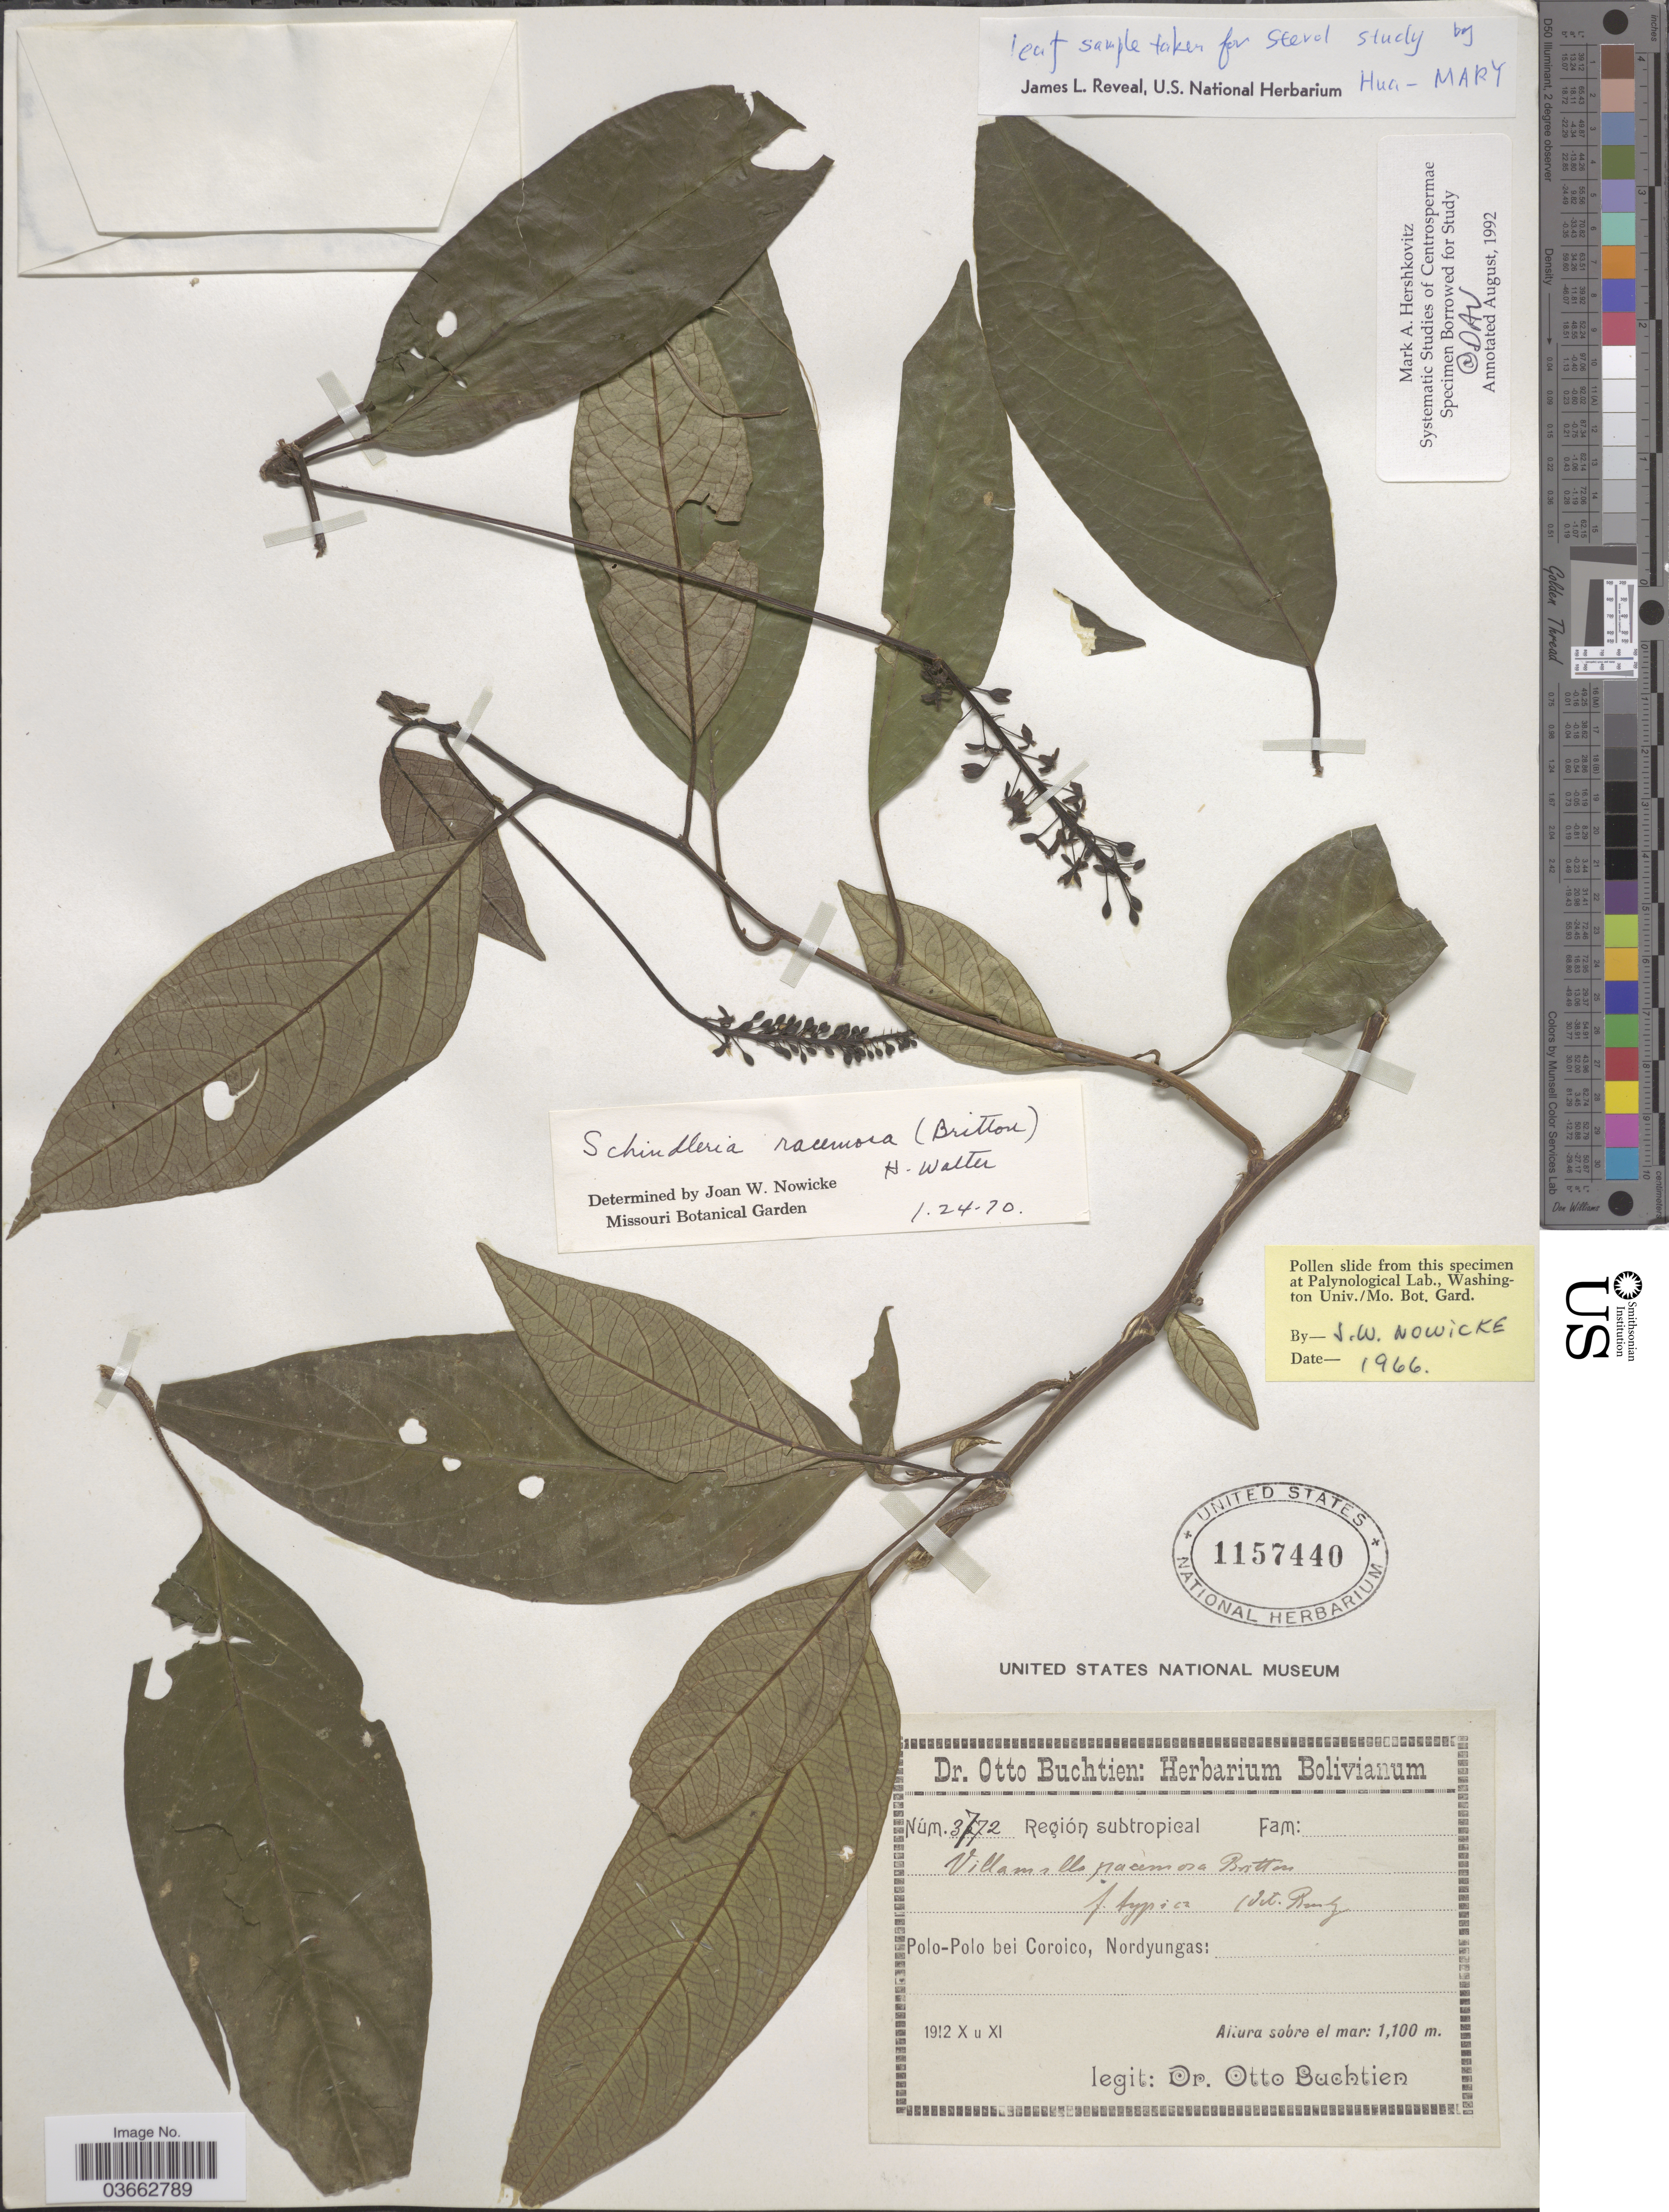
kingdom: Plantae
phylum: Tracheophyta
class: Magnoliopsida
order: Caryophyllales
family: Phytolaccaceae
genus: Schindleria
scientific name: Schindleria racemosa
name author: (Britton ex Rusby) H. Walter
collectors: O. Buchtien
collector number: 3772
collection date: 1912-10/1912-11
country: Bolivia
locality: Región subtropical. Polo-Polo bei Coroico, Nordyungas.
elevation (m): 1100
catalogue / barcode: US 1157440